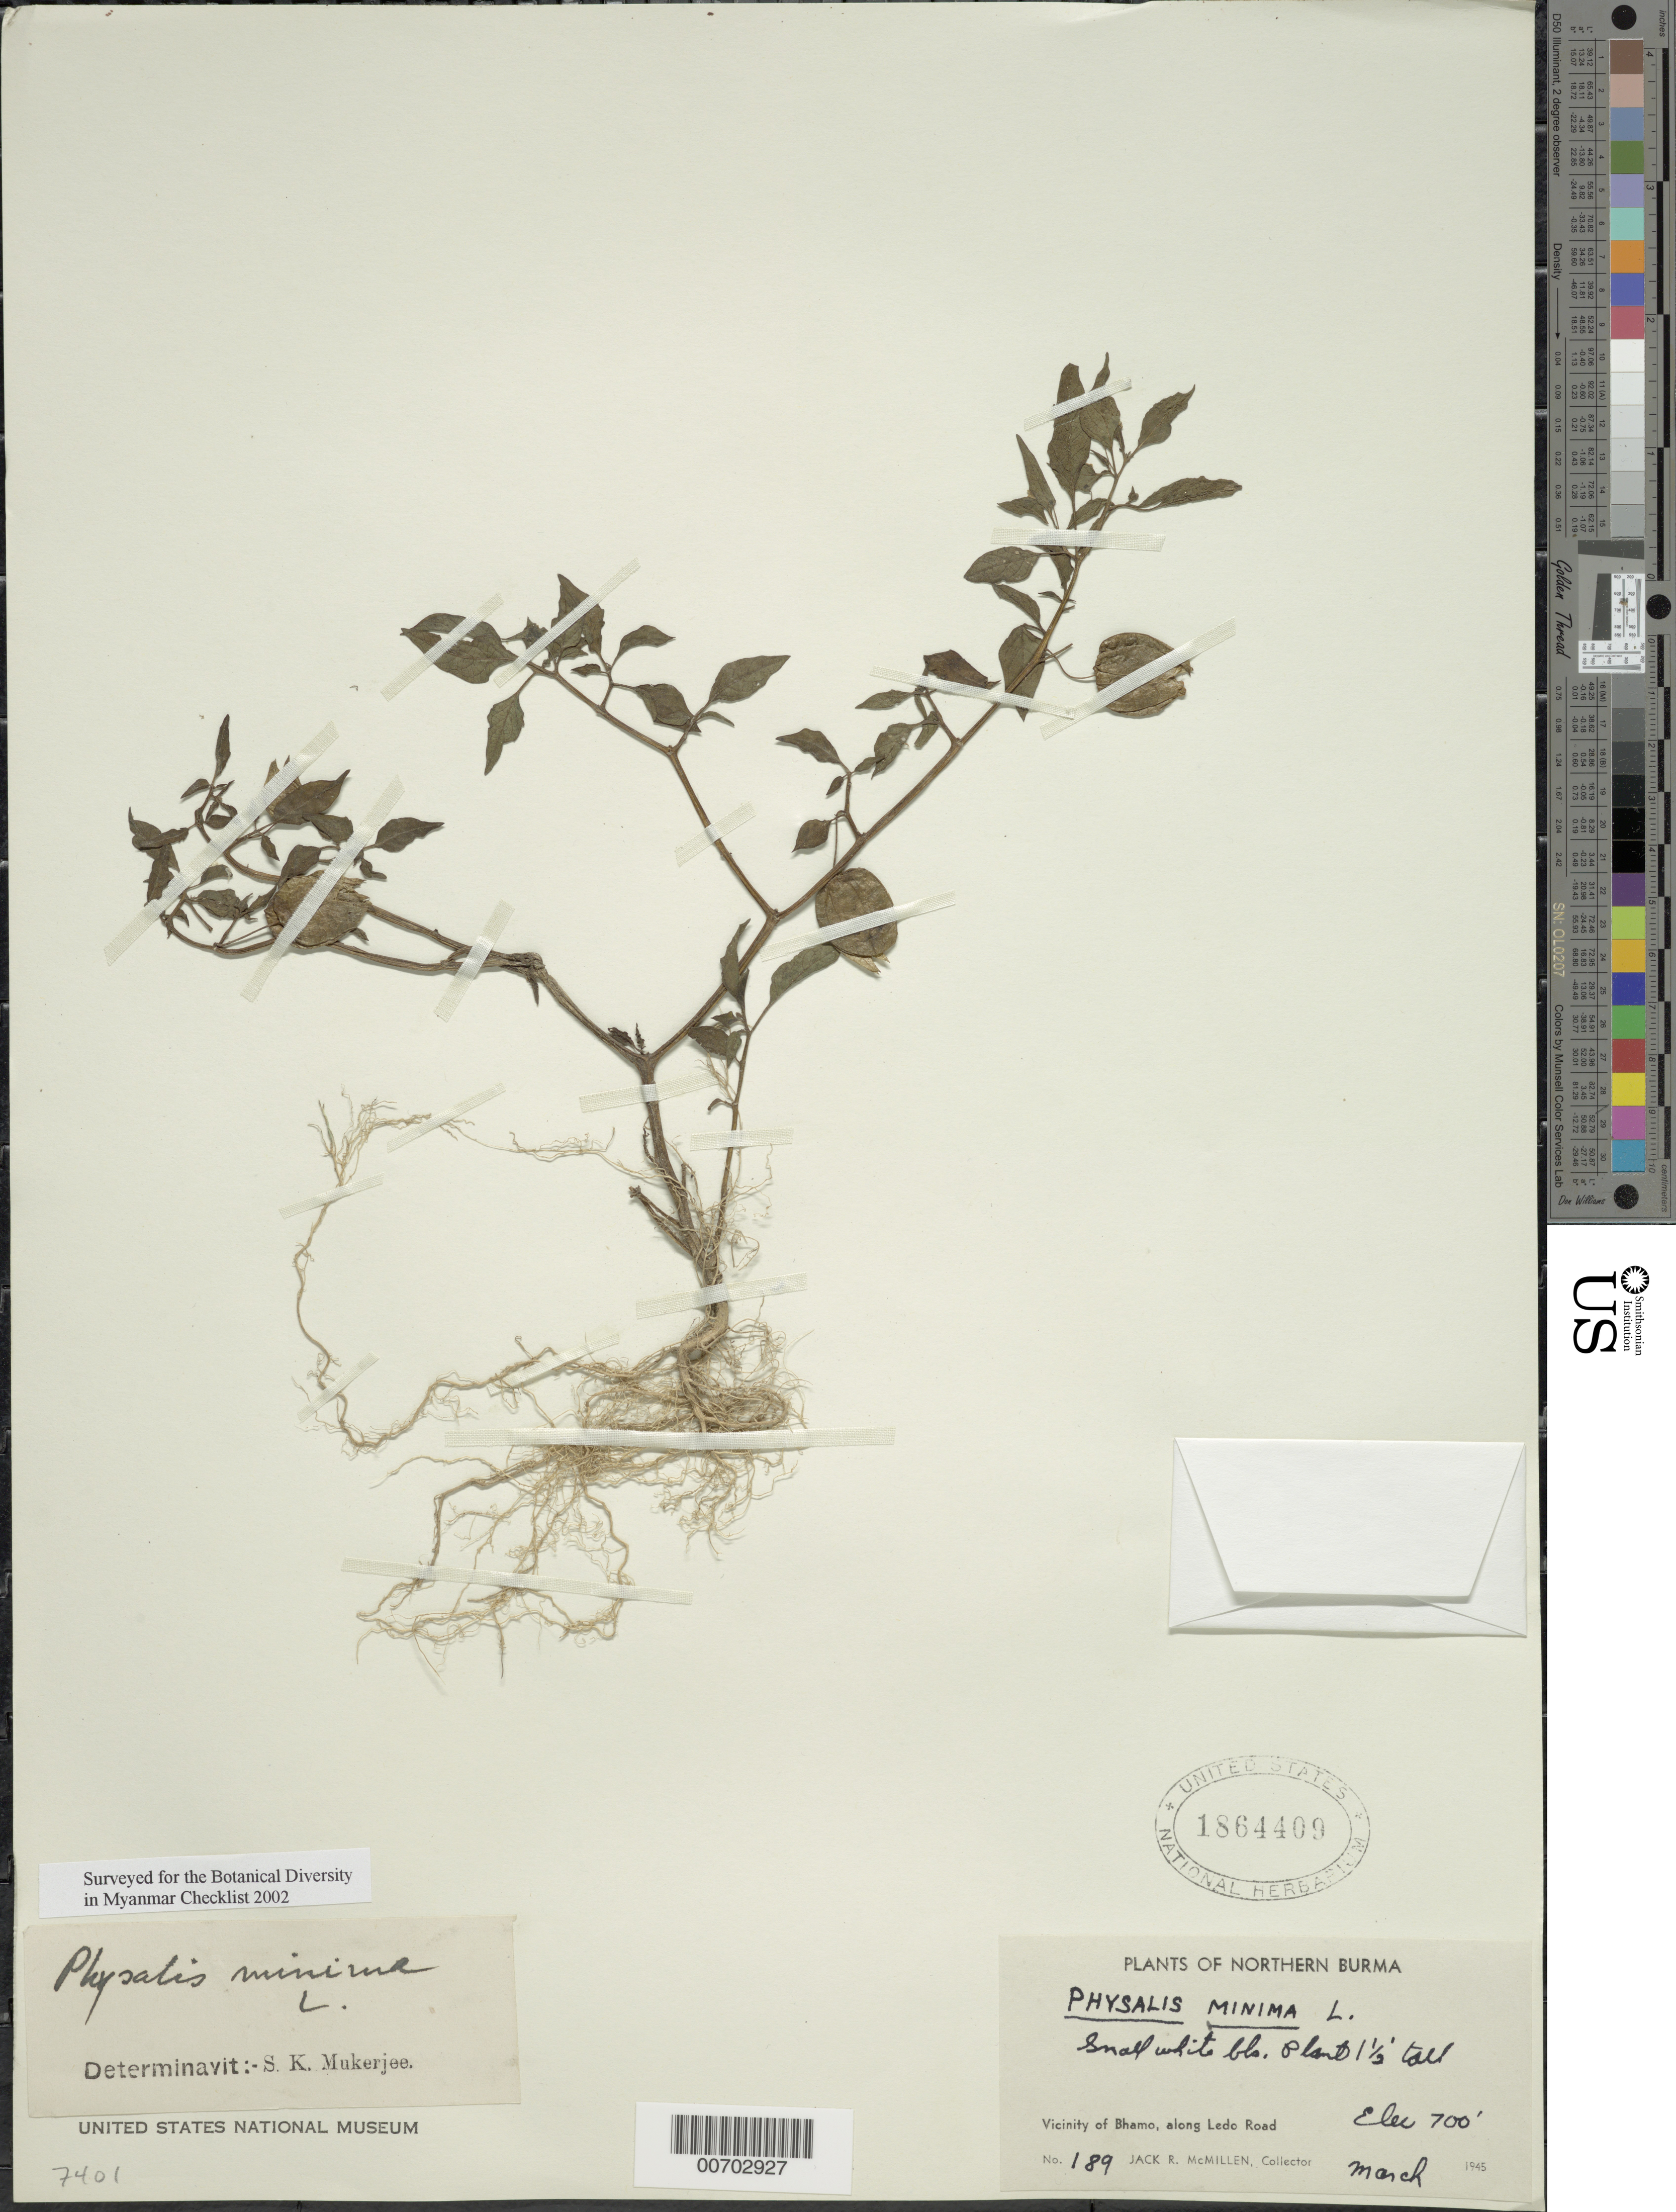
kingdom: Plantae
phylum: Tracheophyta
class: Magnoliopsida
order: Solanales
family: Solanaceae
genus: Physalis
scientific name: Physalis minima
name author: L.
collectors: J. McMillen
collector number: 189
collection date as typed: Mar 1945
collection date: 1945-03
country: Myanmar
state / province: Kachin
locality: Bhamo, along Ledo Road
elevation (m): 213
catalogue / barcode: US 1864409